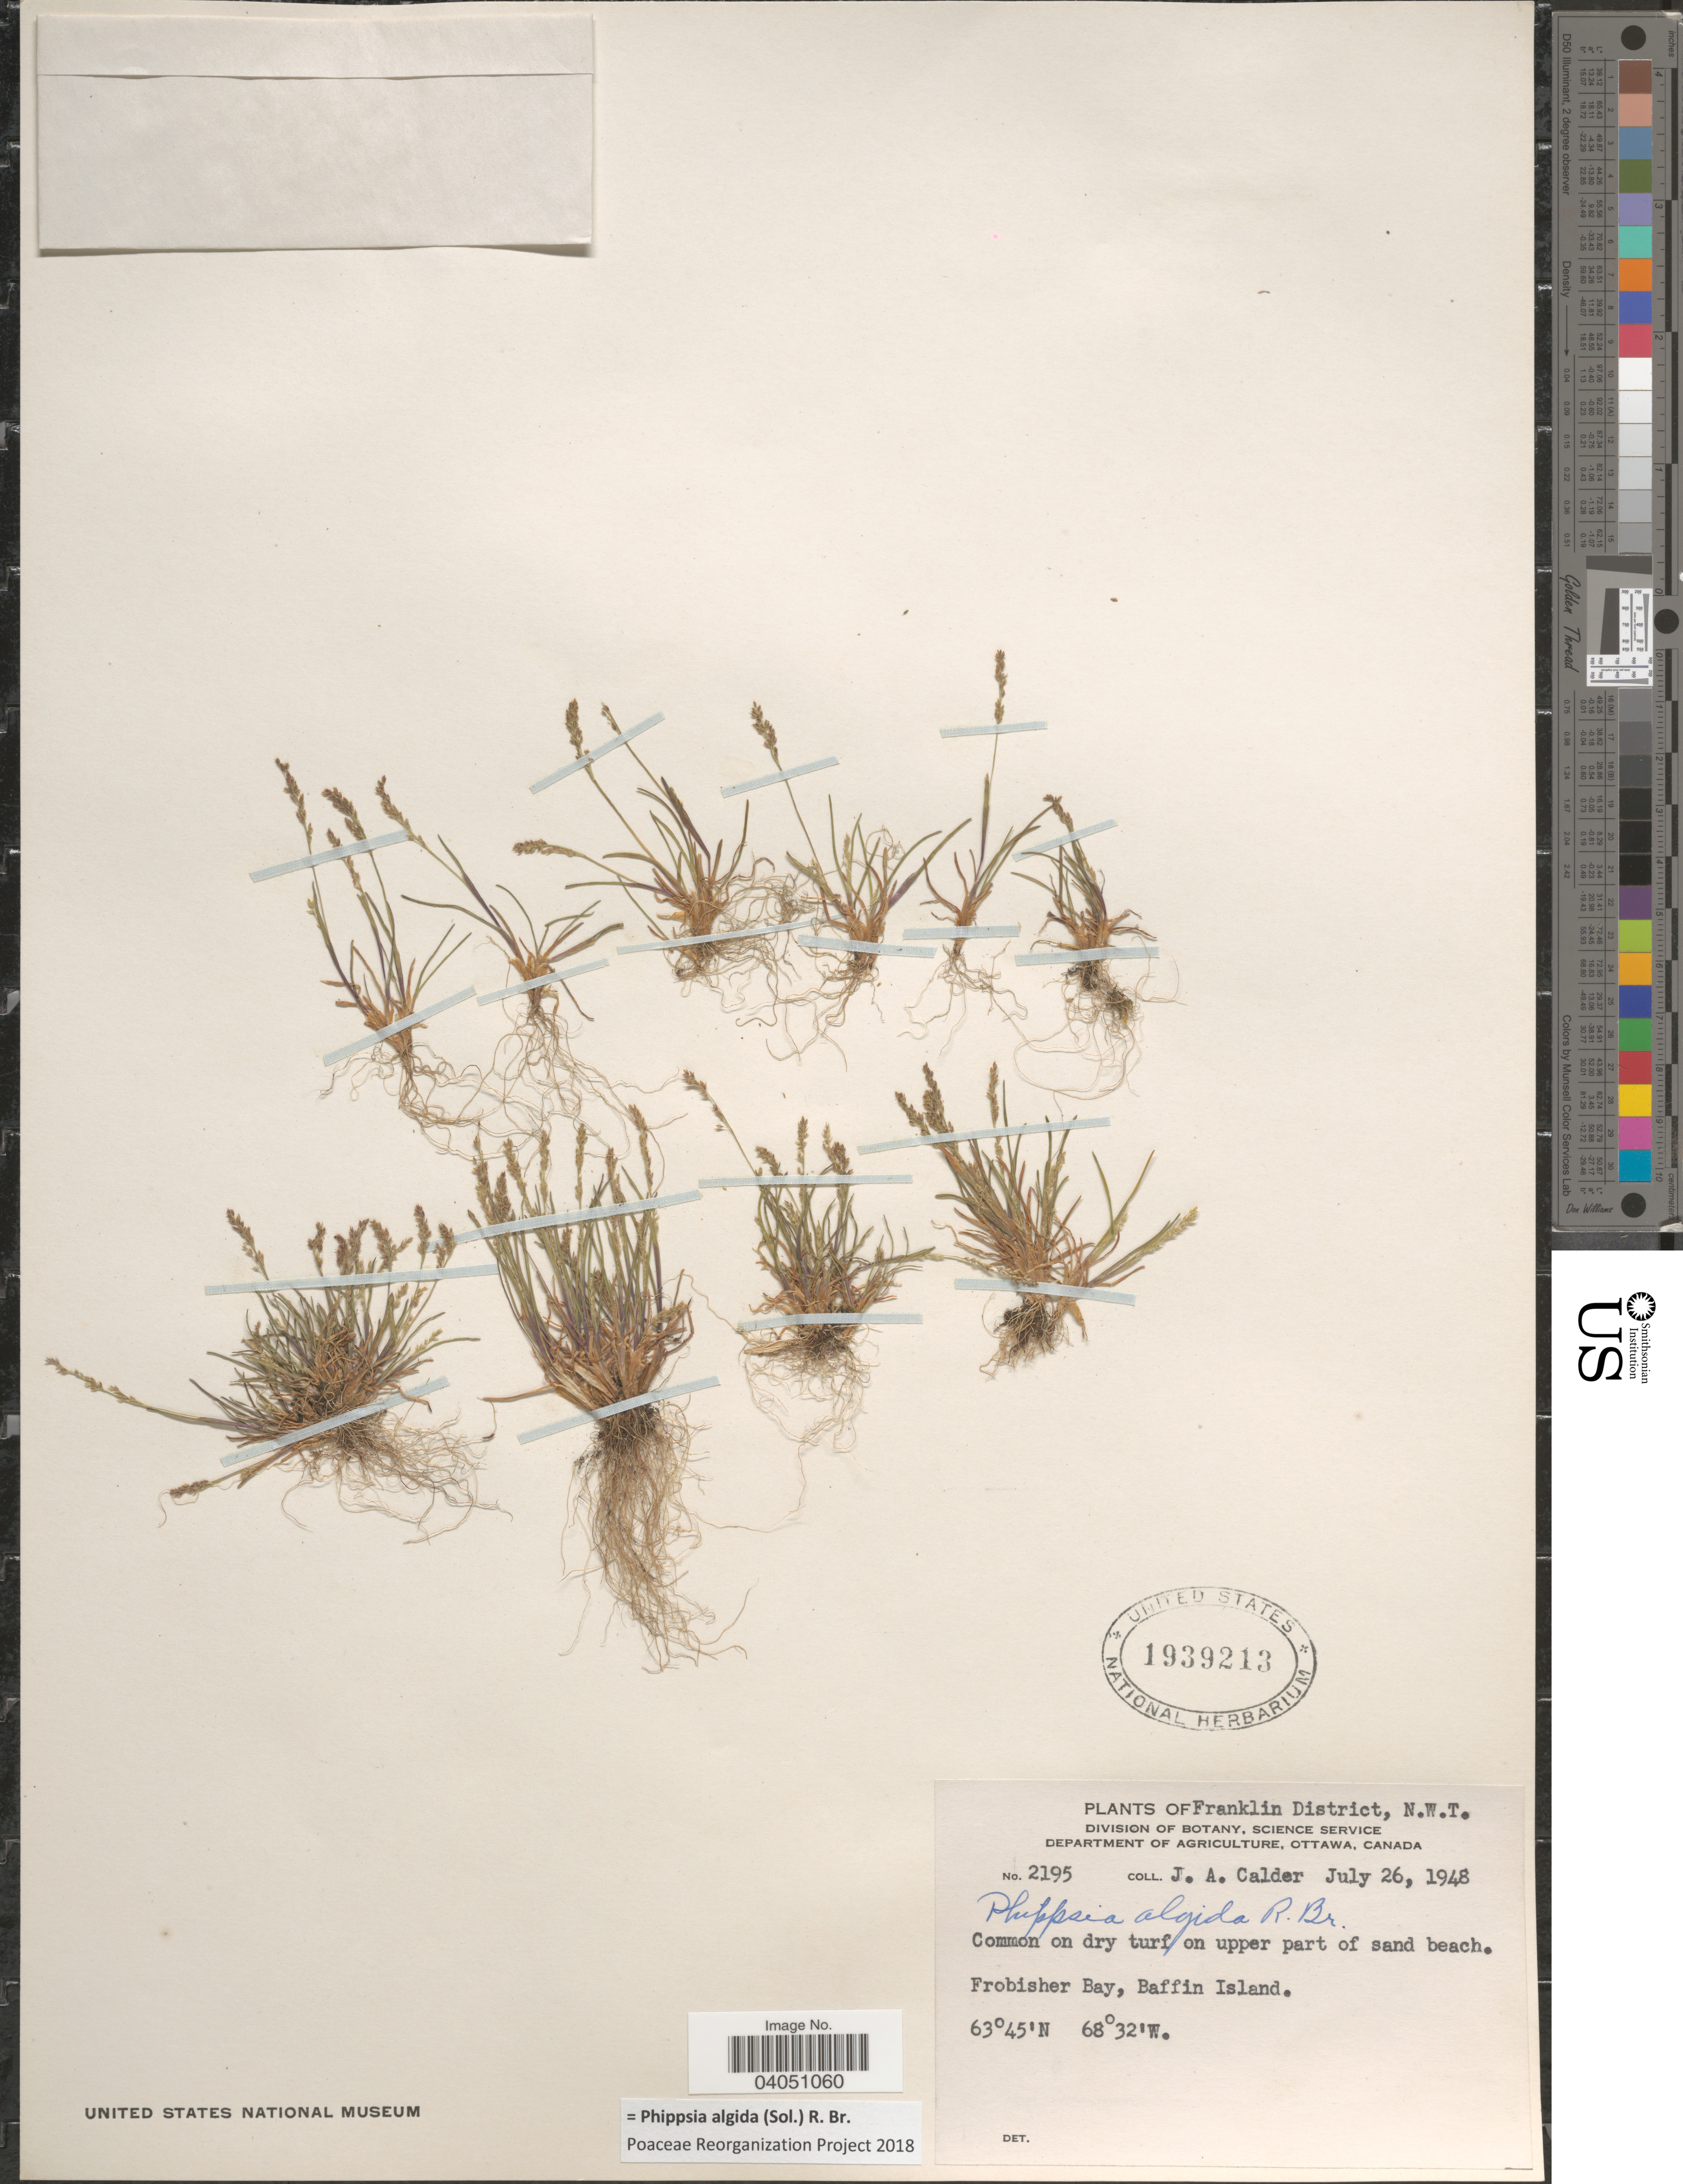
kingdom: Plantae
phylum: Tracheophyta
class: Liliopsida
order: Poales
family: Poaceae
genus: Phippsia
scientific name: Phippsia algida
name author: (Sol.) R. Br.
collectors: J. A. Calder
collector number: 2195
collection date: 1948-07-26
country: Canada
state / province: Northwest Territories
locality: Franklin District. On upper part of sand beach. Frobisher Bay, Baffin Island.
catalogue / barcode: US 1939213